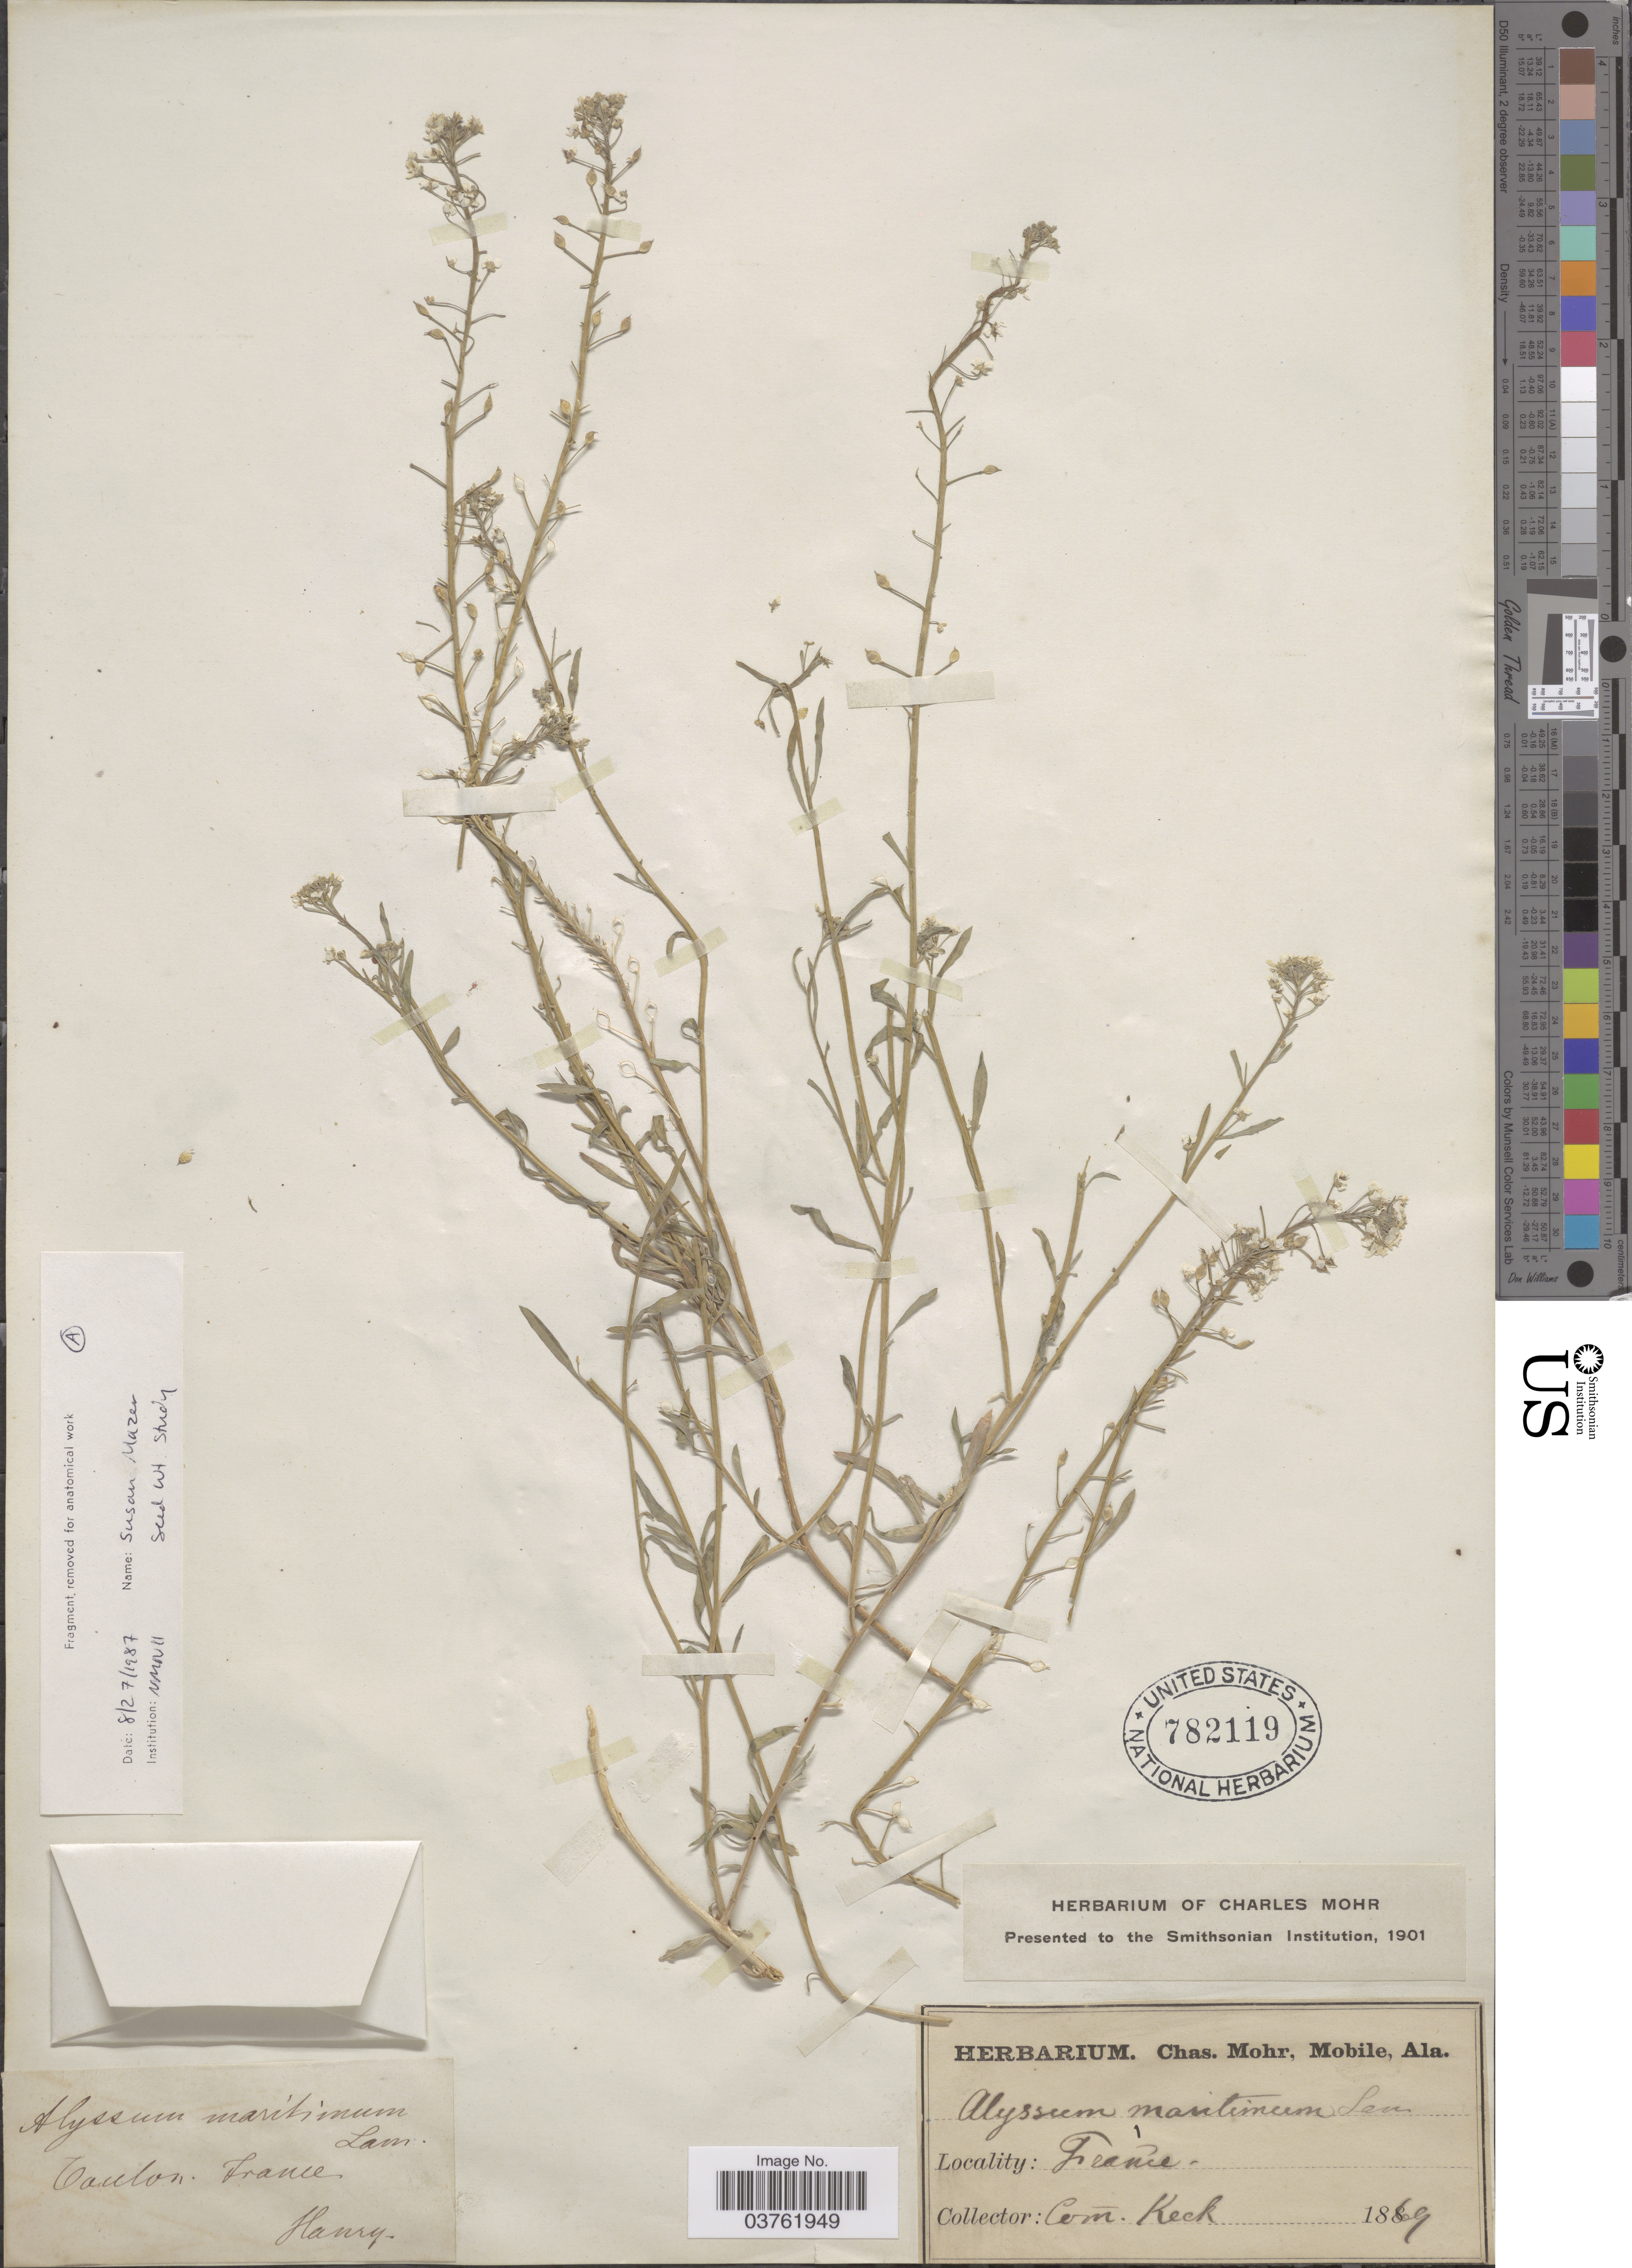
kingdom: Plantae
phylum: Tracheophyta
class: Magnoliopsida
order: Brassicales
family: Brassicaceae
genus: Alyssum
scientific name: Alyssum maritimum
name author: (L.) Lam.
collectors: -. Hanry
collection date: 1869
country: France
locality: Toulon.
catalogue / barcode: US 782119